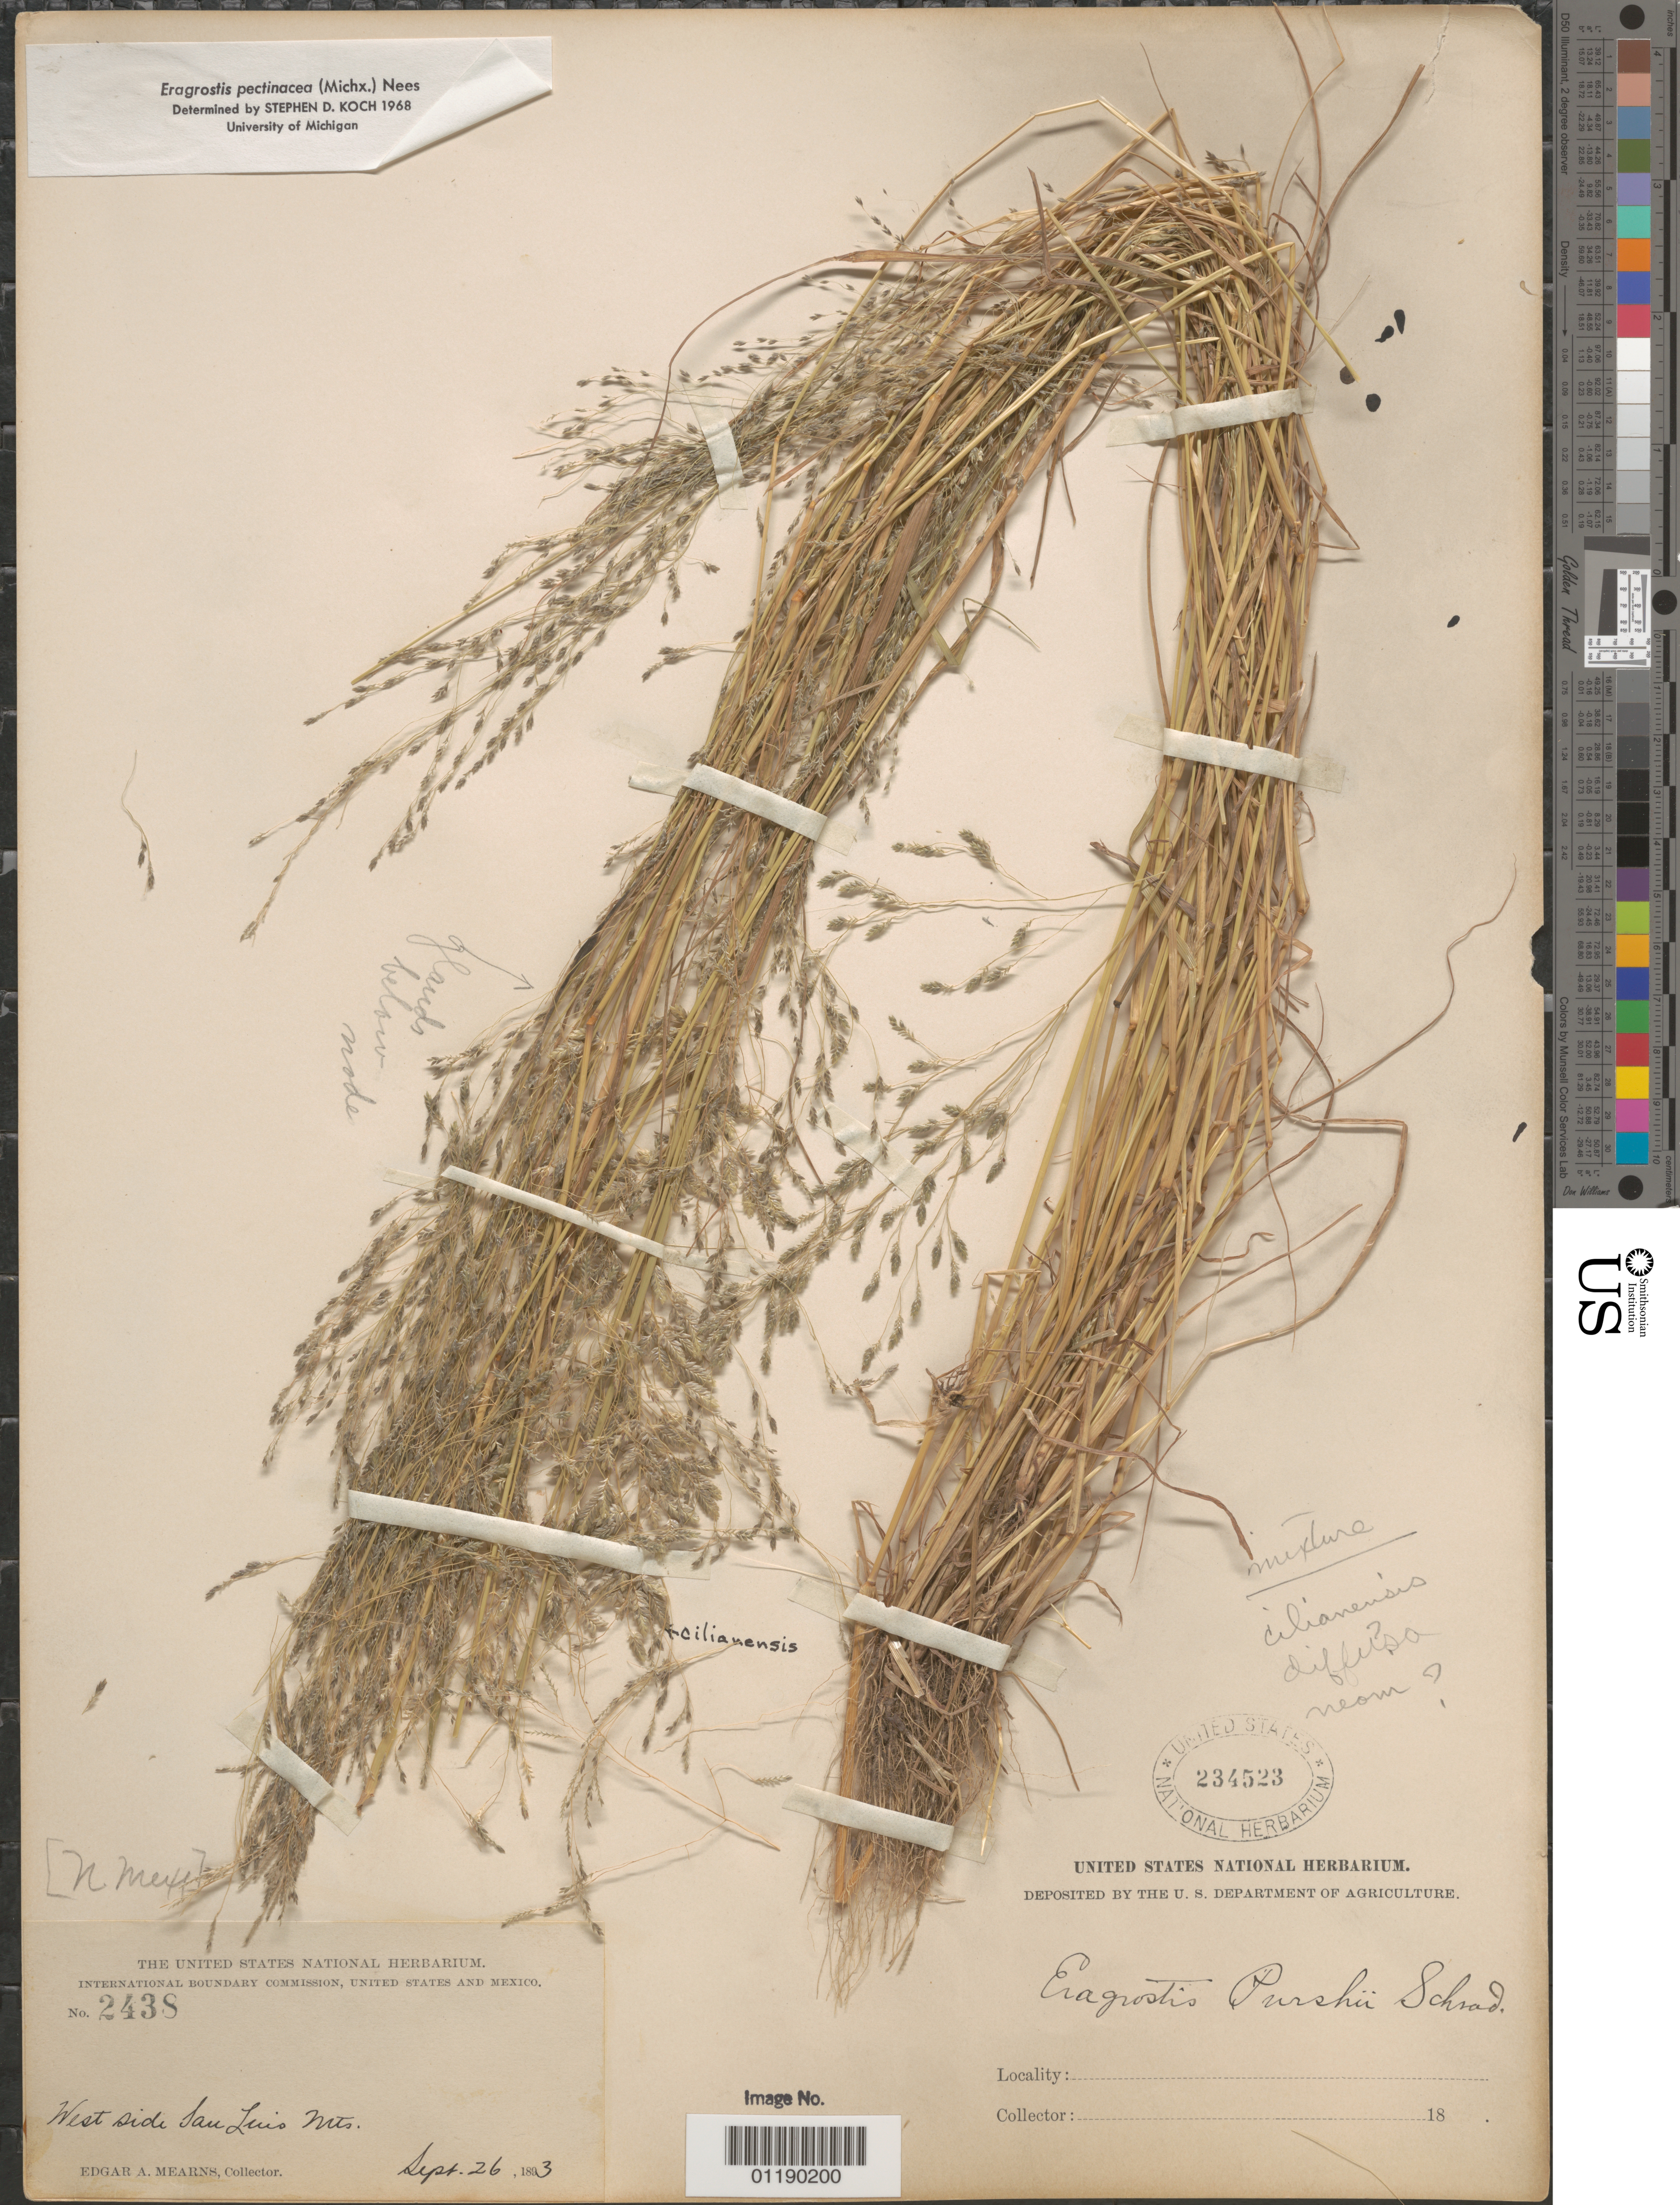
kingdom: Plantae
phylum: Tracheophyta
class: Liliopsida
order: Poales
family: Poaceae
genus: Eragrostis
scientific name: Eragrostis pectinacea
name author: (Michx.) Nees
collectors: E. A. Mearns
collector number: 2438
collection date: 1893-09-26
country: United States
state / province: Arizona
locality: West side San Luis Mts.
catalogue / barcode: US 234523